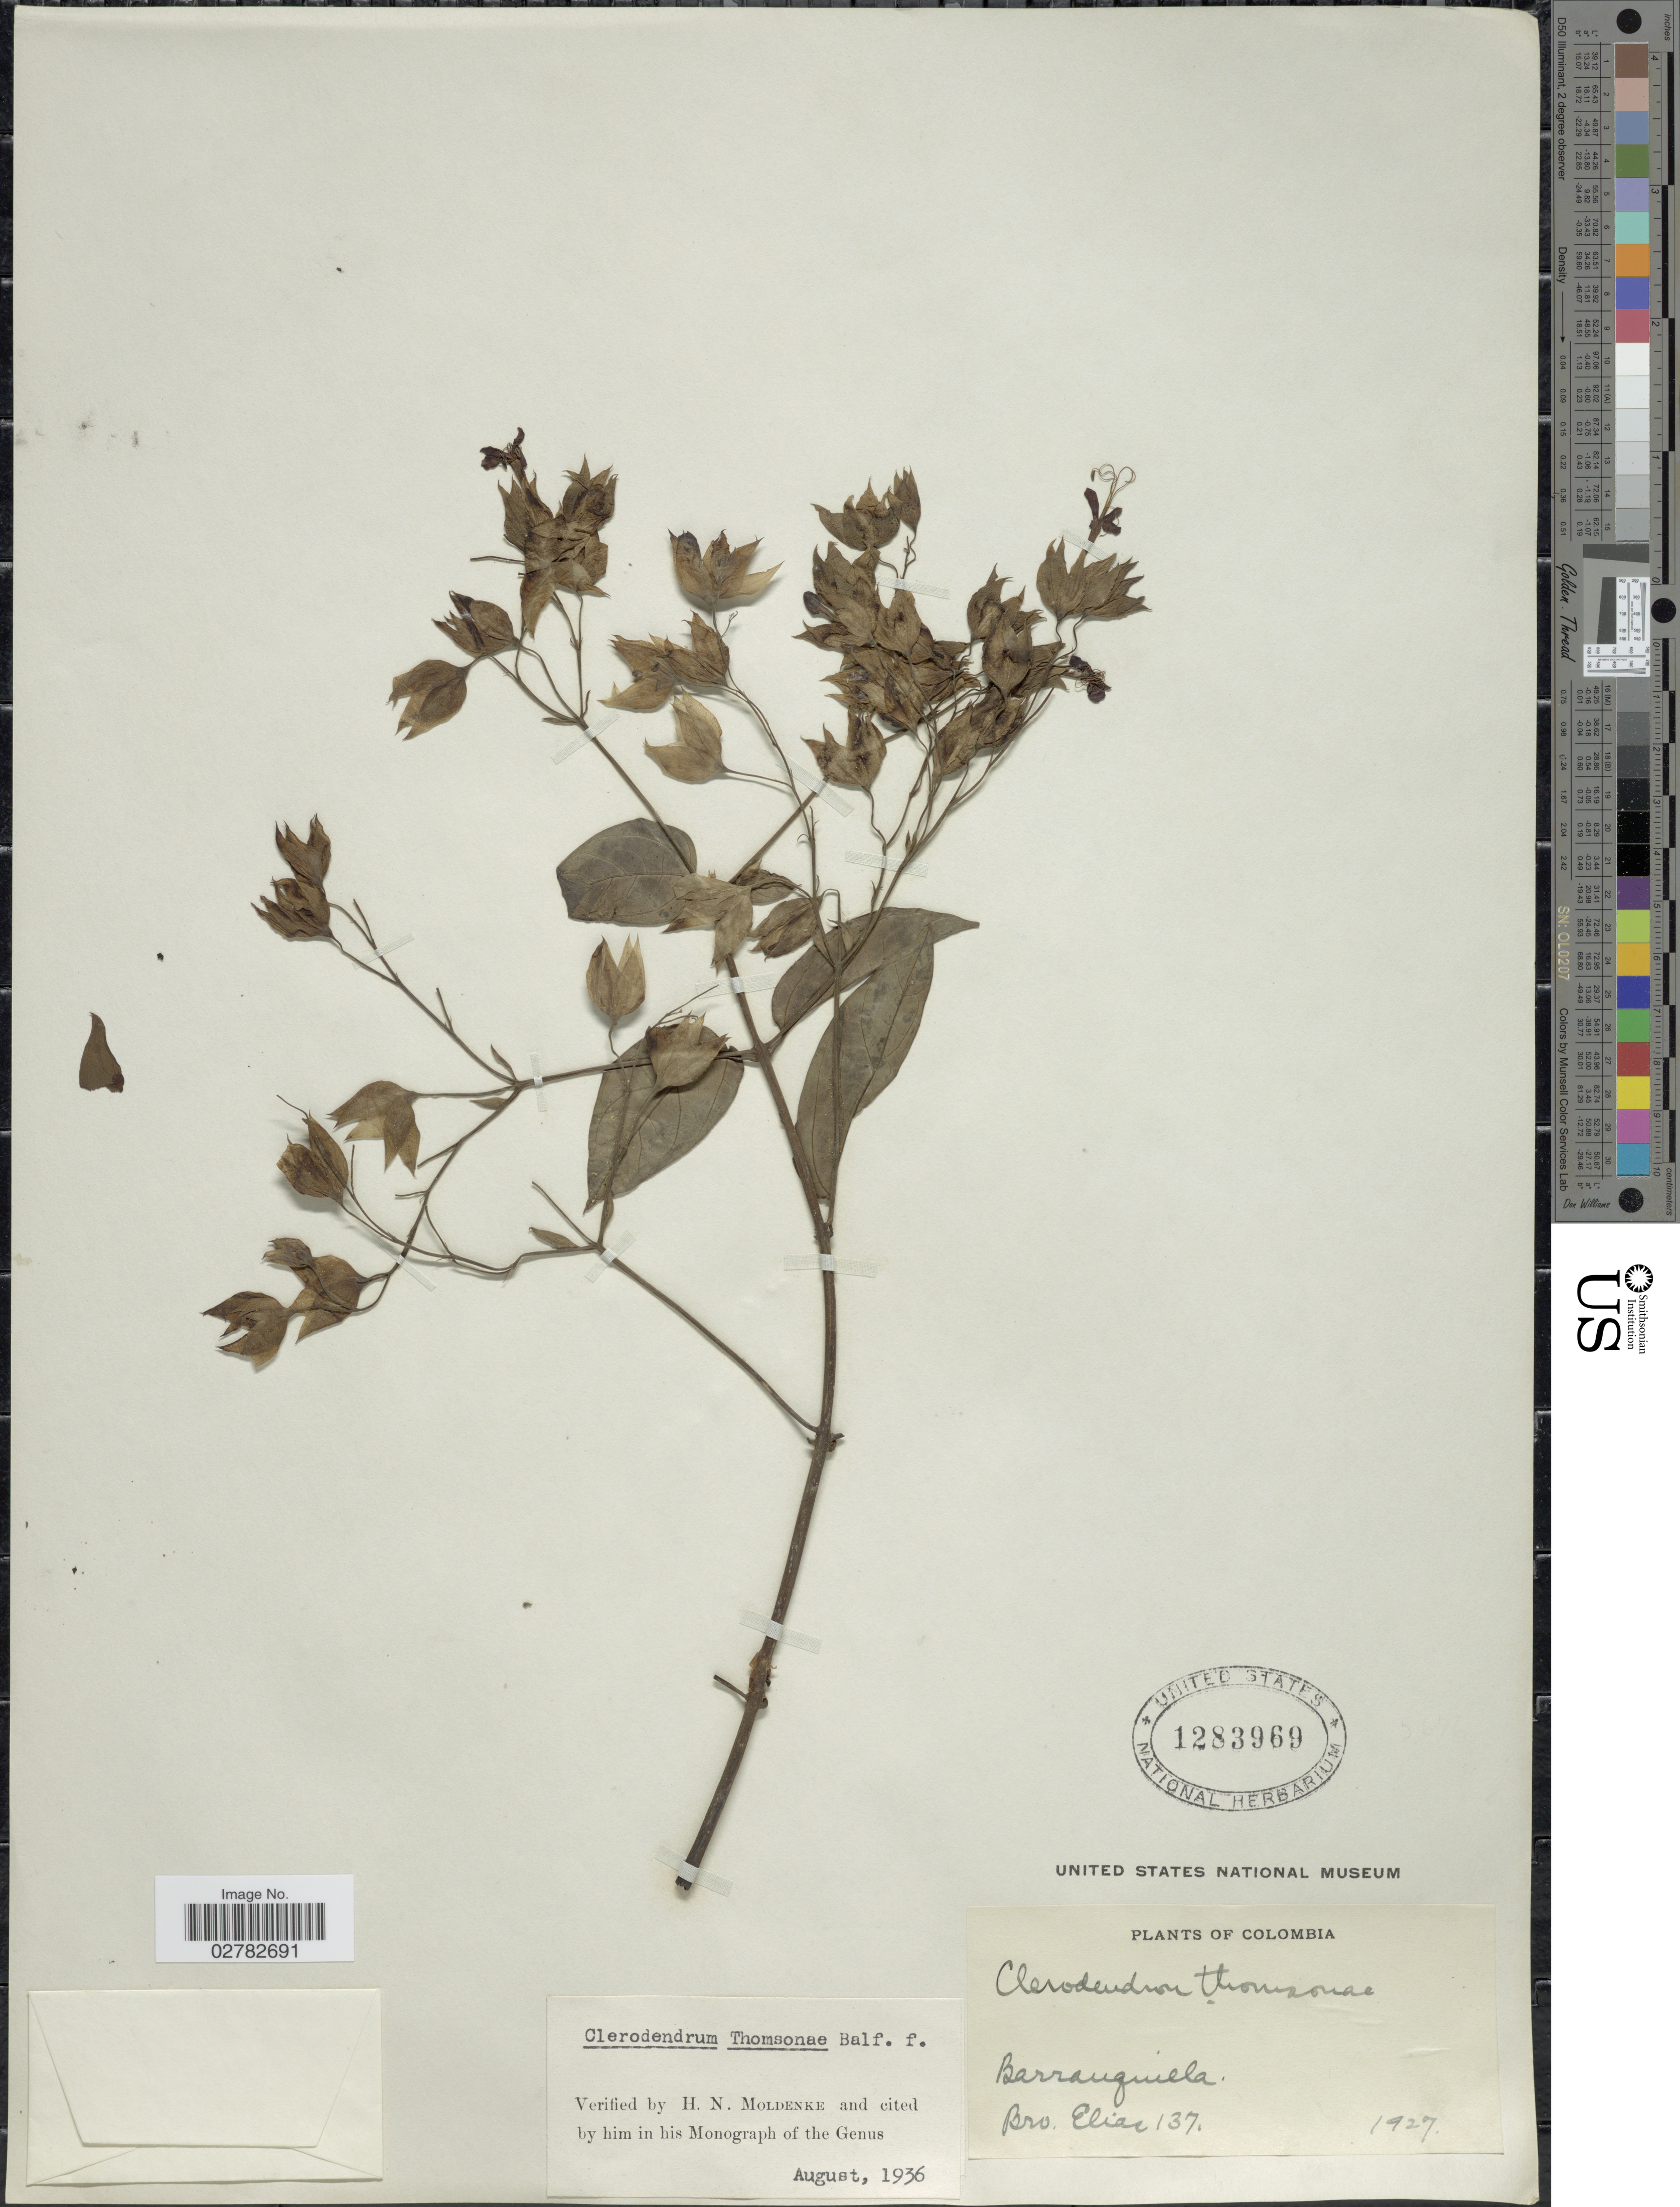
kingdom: Plantae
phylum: Tracheophyta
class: Magnoliopsida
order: Lamiales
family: Lamiaceae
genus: Clerodendrum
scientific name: Clerodendrum thomsoniae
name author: Balf.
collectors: Bro. Elias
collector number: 137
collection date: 1927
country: Colombia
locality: Barranquilla.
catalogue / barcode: US 1283969